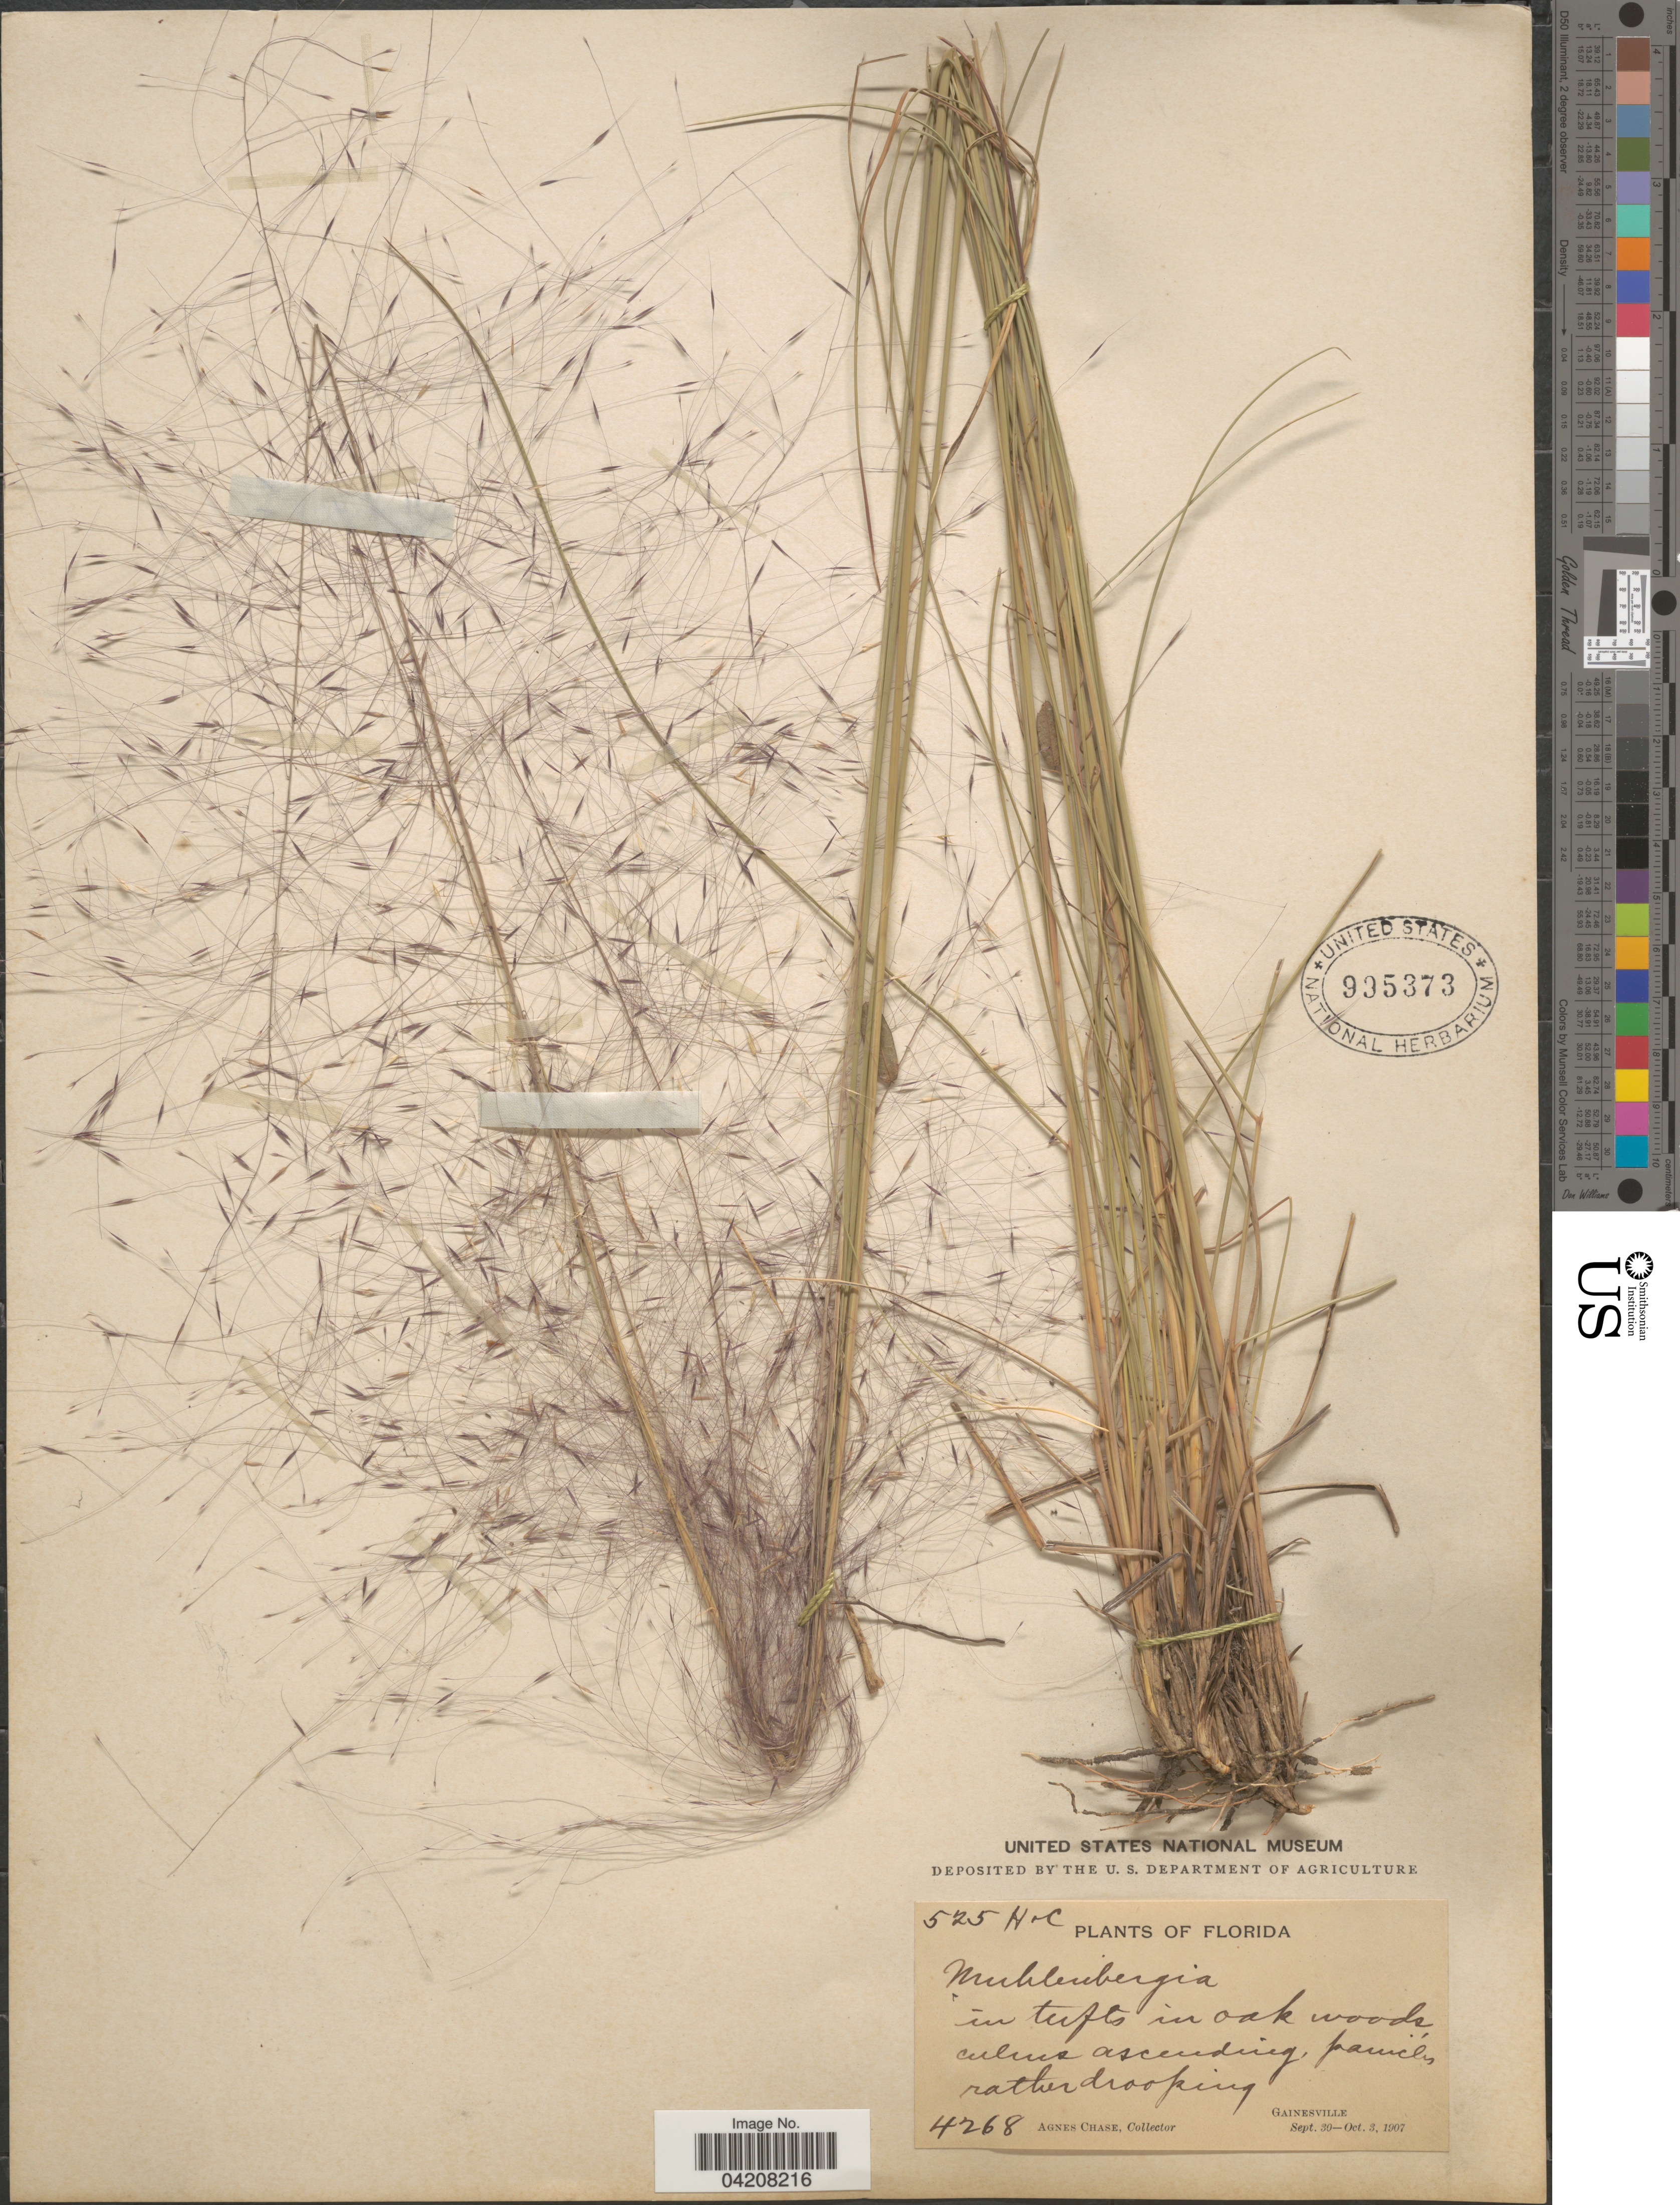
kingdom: Plantae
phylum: Tracheophyta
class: Liliopsida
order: Poales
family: Poaceae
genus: Muhlenbergia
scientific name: Muhlenbergia capillaris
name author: (Lam.) Trin.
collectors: A. Chase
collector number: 4268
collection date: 1907-09-30/1907-10-03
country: United States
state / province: Florida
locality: Gainesville.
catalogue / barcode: US 995373